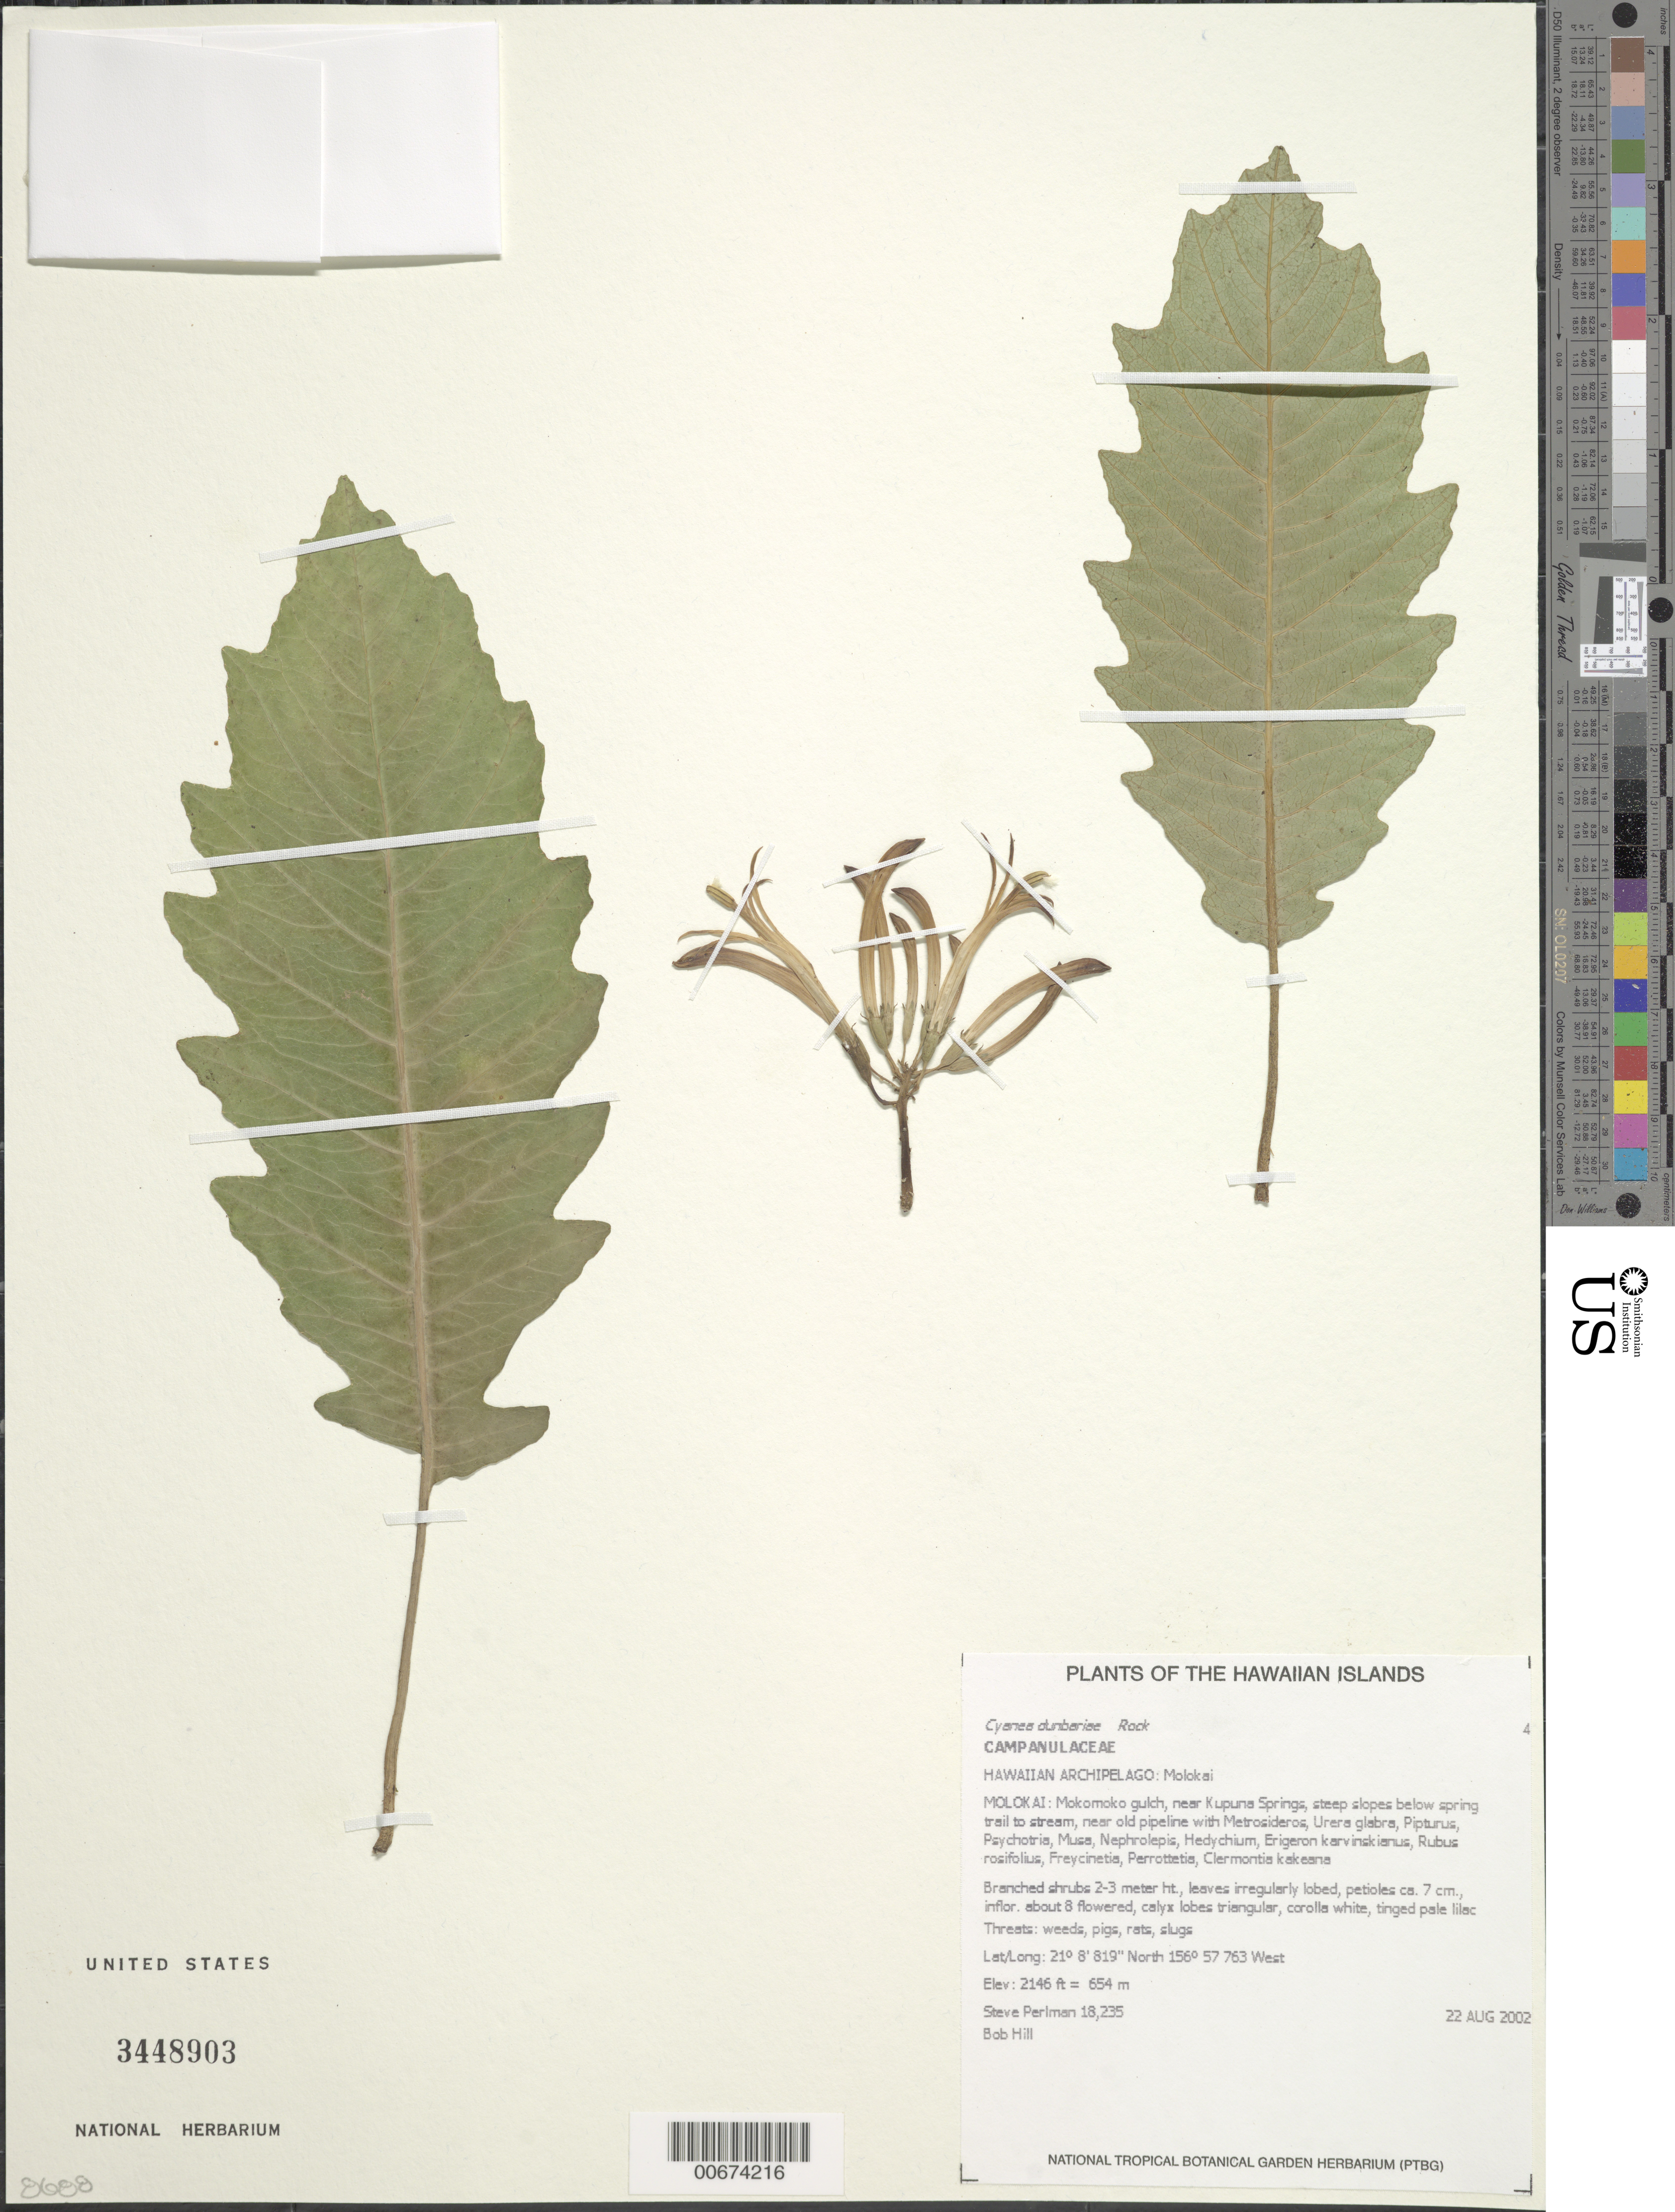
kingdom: Plantae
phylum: Tracheophyta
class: Magnoliopsida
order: Asterales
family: Campanulaceae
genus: Cyanea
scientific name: Cyanea dunbariae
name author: Rock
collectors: S. P. Perlman & B. Hill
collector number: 18235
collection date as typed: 22 Aug 2002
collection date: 2002-08-22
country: United States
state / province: Hawaii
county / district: Maui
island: Moloka'i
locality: Mokomoko gulch, near Kupuna Springs, steep slopes below spring trail to stream, near old pipeline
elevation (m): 654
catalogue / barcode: US 3448903